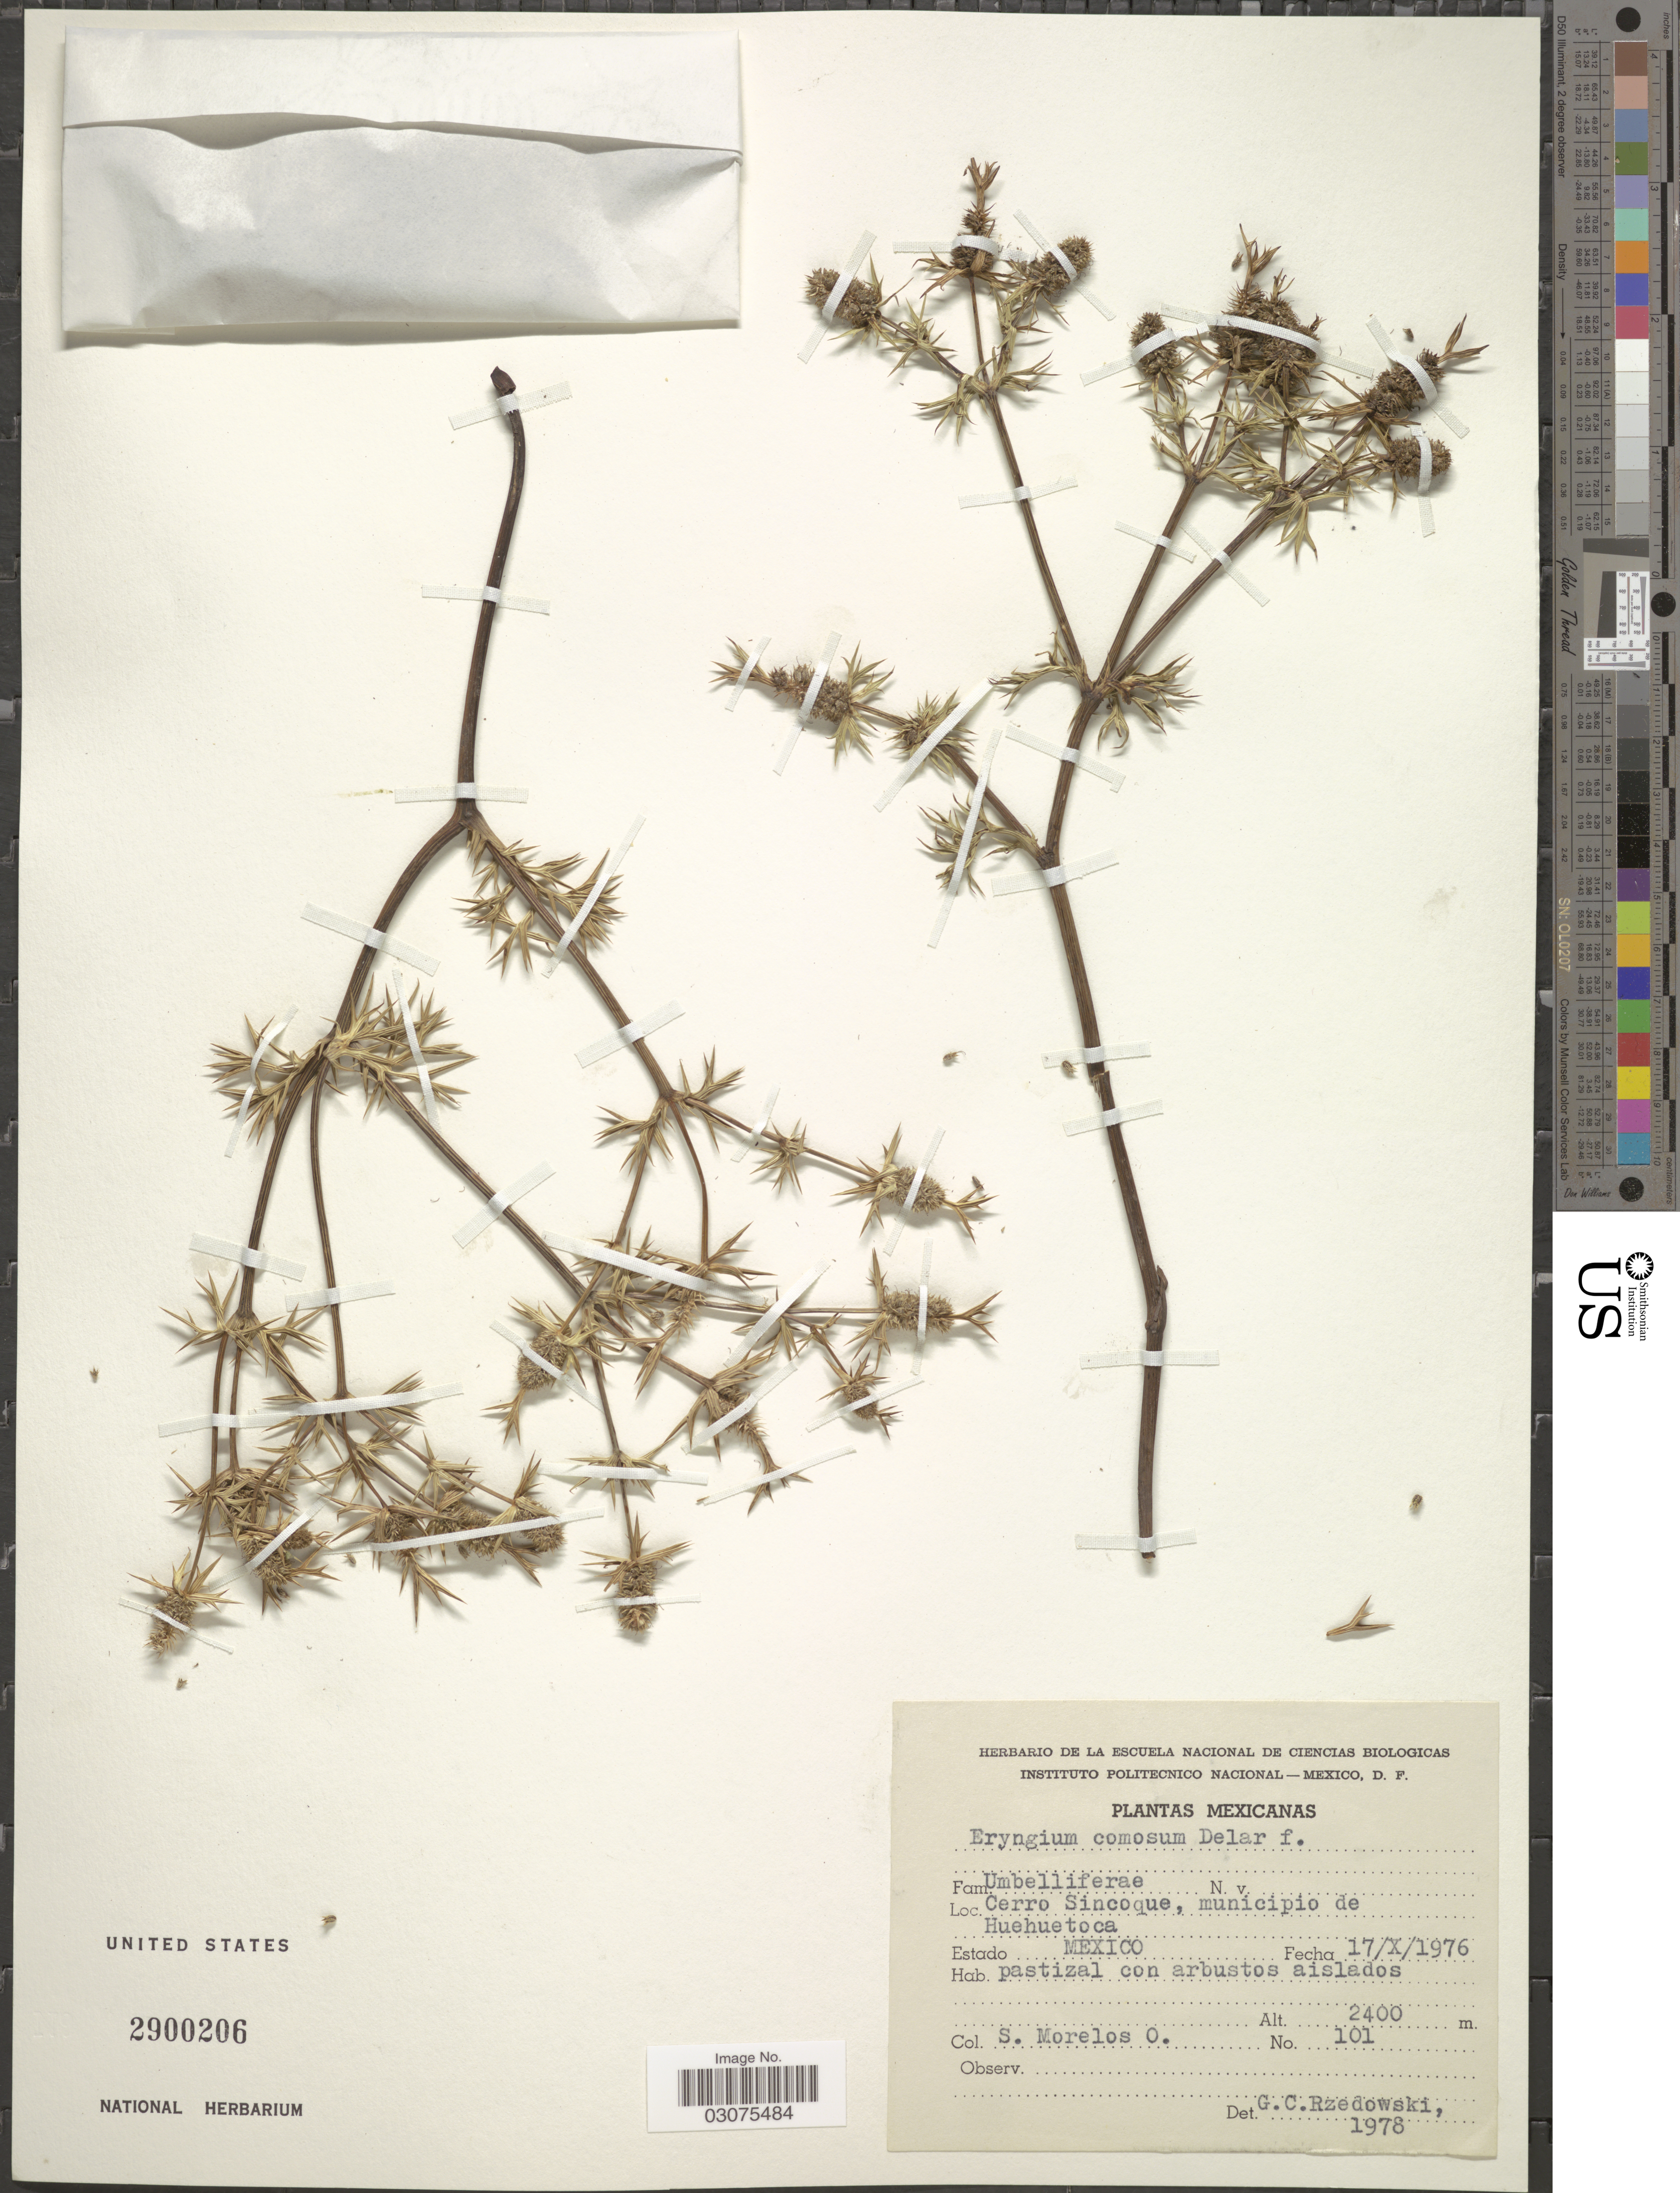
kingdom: Plantae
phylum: Tracheophyta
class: Magnoliopsida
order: Apiales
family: Apiaceae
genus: Eryngium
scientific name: Eryngium comosum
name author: F. Delaroche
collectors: S. Morelos O.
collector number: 101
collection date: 1976-10-17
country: Mexico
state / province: México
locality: Cerro Sincoque, municipio de Huehuetoca.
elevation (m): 2400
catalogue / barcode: US 2900206